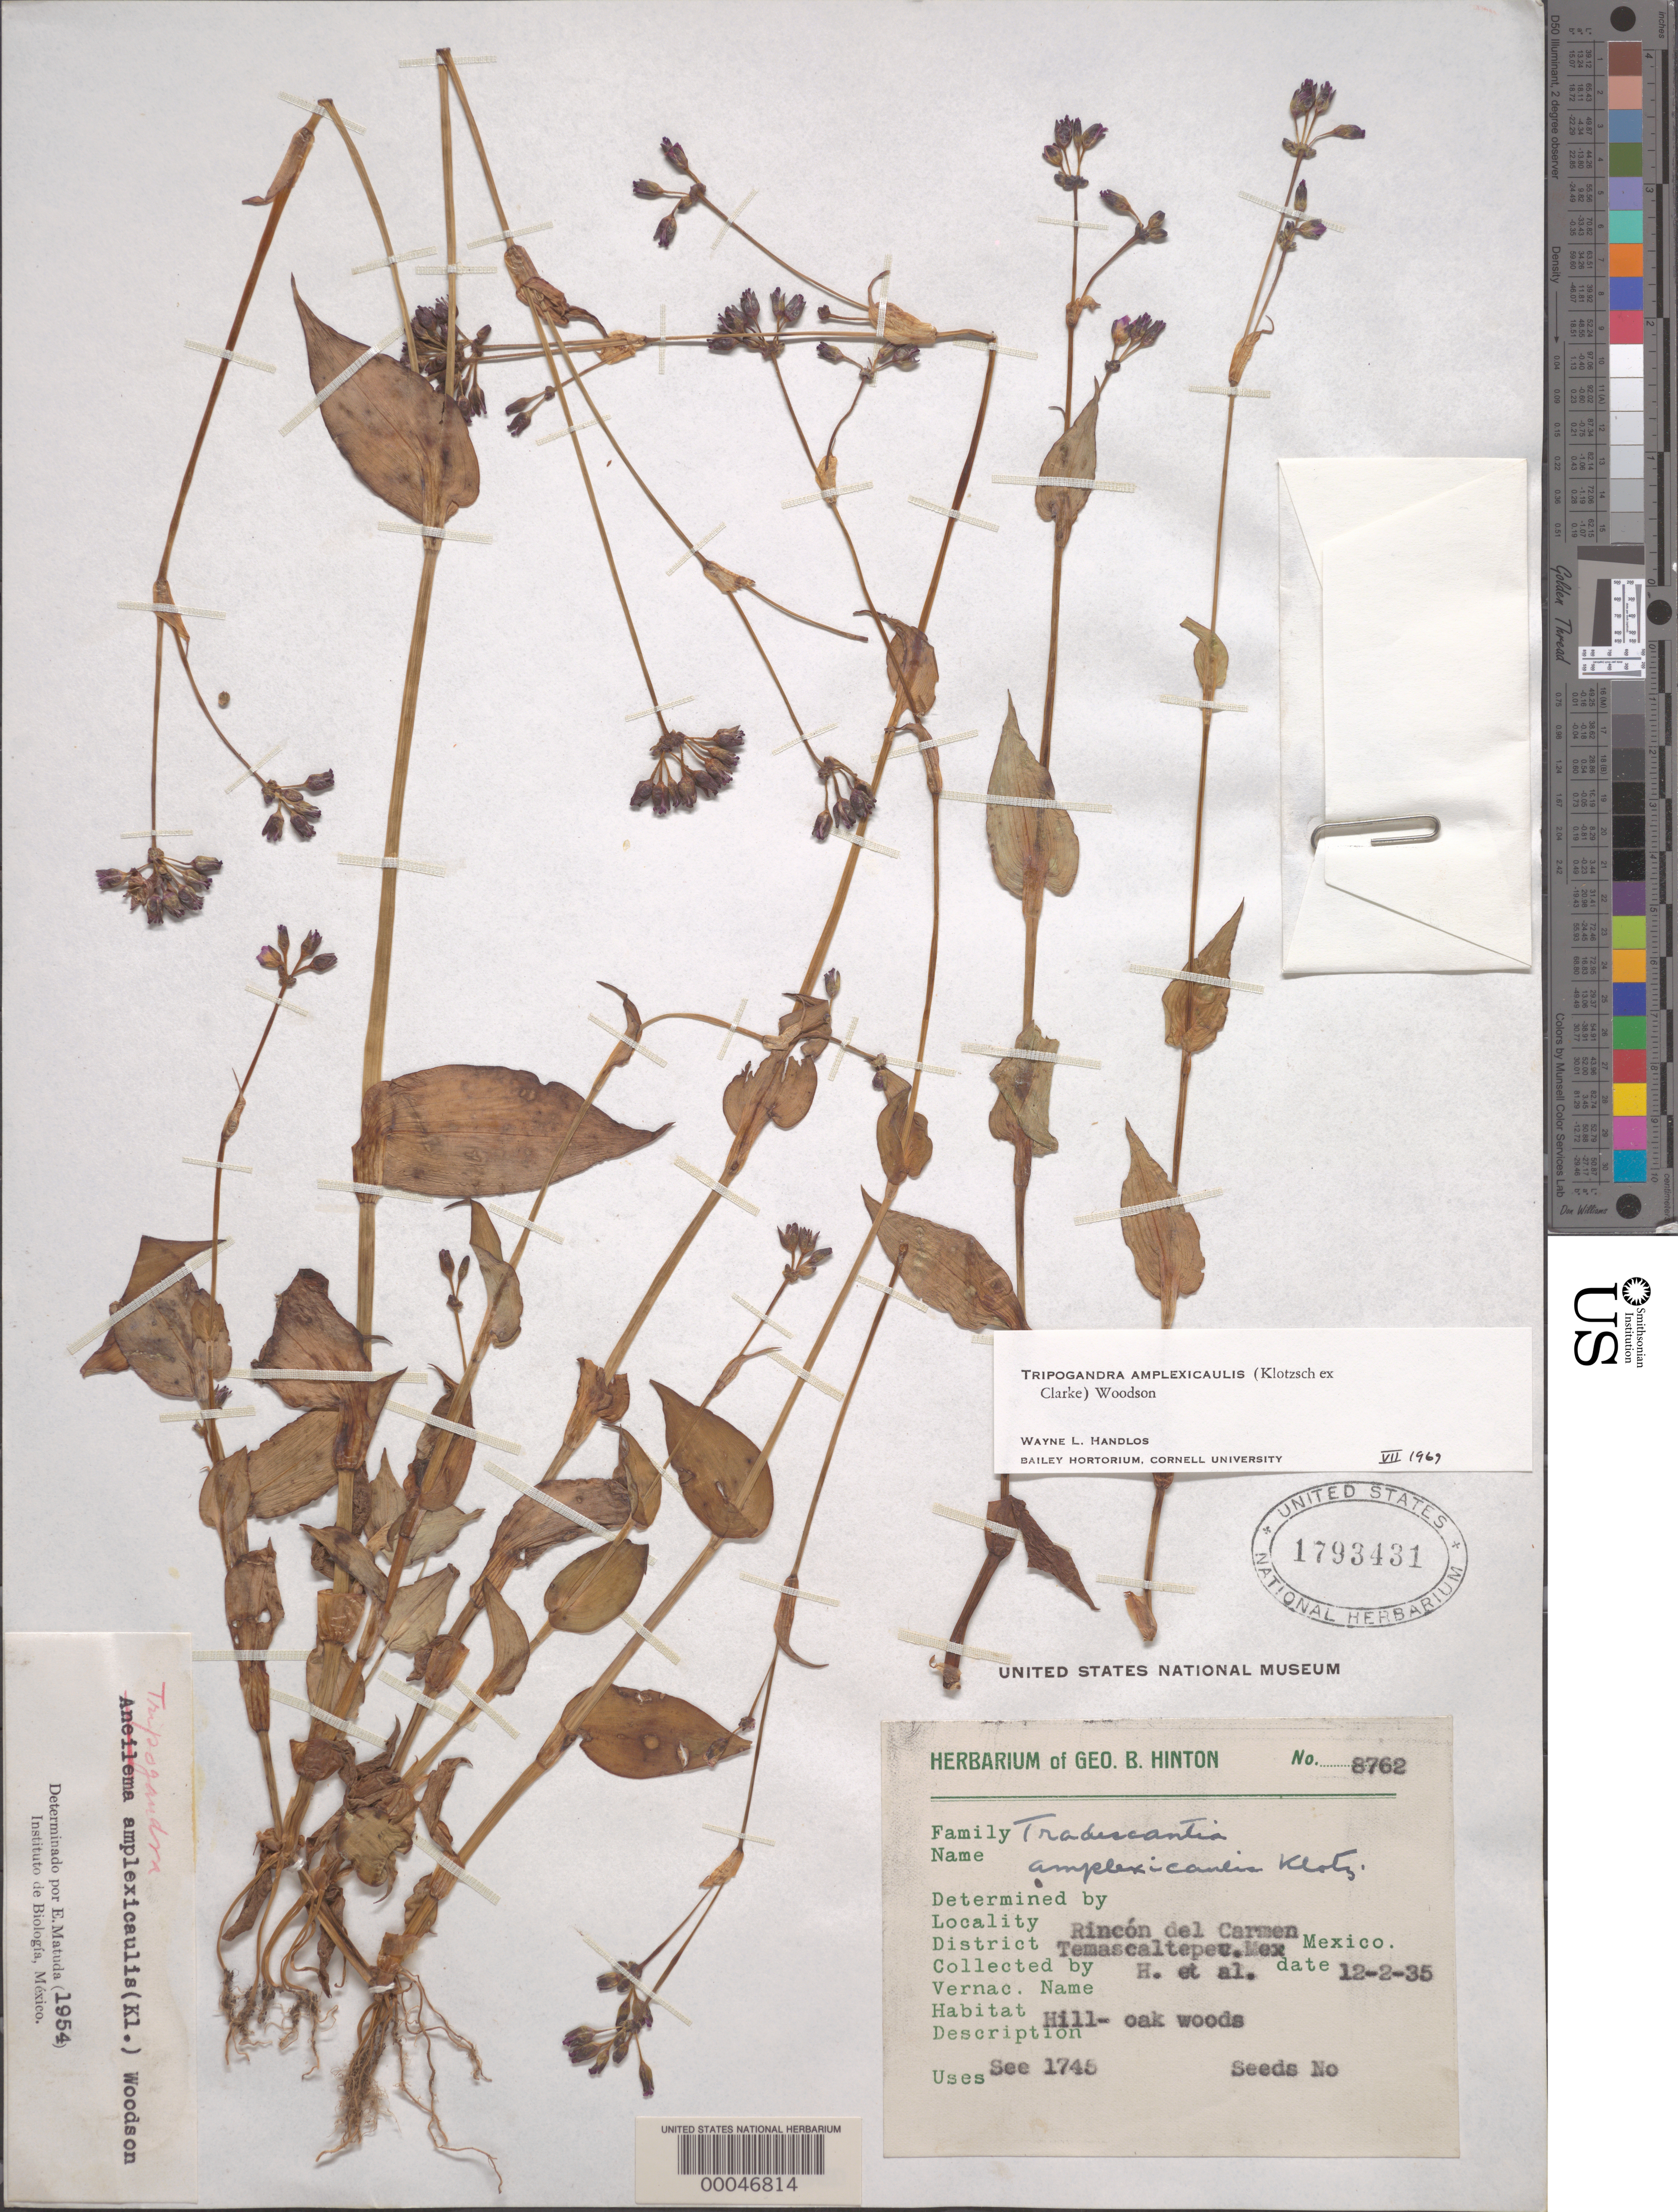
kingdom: Plantae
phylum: Tracheophyta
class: Liliopsida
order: Commelinales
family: Commelinaceae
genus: Tripogandra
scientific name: Tripogandra amplexicaulis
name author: (Klotzsch ex C.B. Clarke) Woodson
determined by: Handlos, W. L.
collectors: G. B. Hinton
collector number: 8762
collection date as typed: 02 Dec 1935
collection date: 1935-12-02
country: Mexico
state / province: México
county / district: Temascaltepec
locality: Rincon del Carmen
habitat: Oak woods; hill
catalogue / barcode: US 1793431